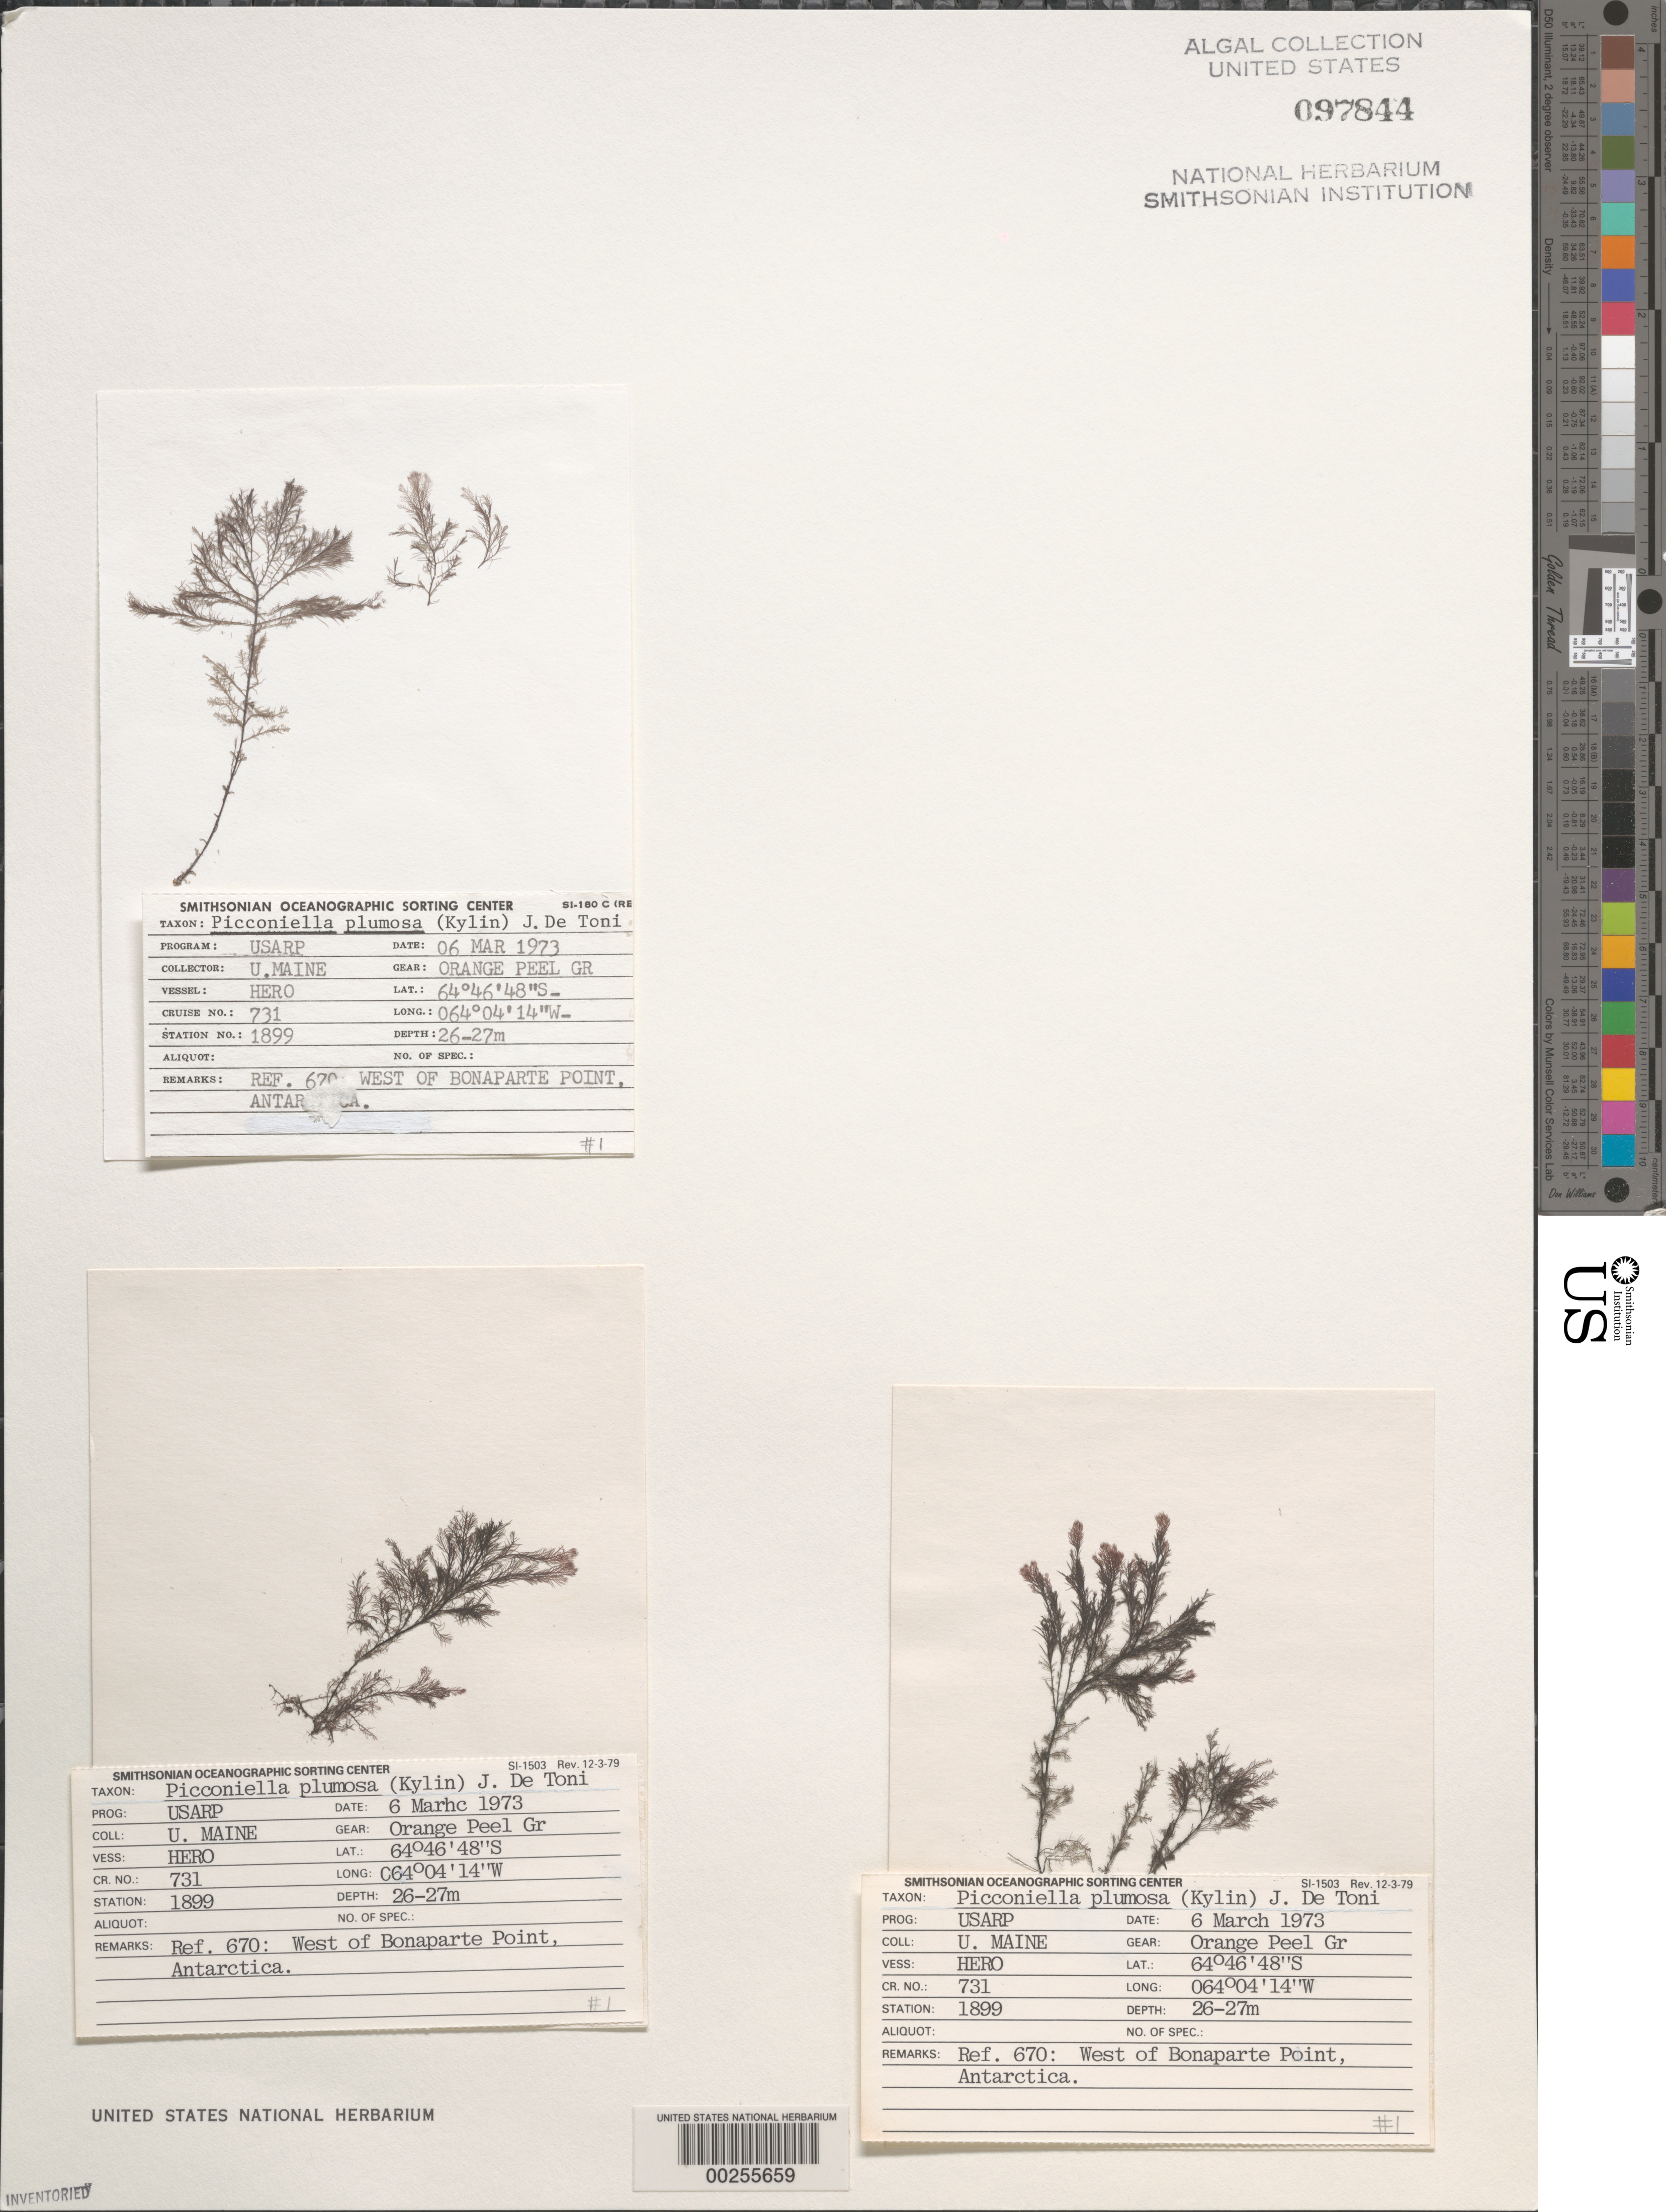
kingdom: Plantae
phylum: Rhodophyta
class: Florideophyceae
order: Ceramiales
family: Rhodomelaceae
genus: Picconiella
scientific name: Picconiella plumosa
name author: (Kylin) De Toni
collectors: University of Maine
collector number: Station 1899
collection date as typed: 06 Mar 1973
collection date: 1973-03-06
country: Antarctica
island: Anvers Island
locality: West of Bonaparte Point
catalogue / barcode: US 97844